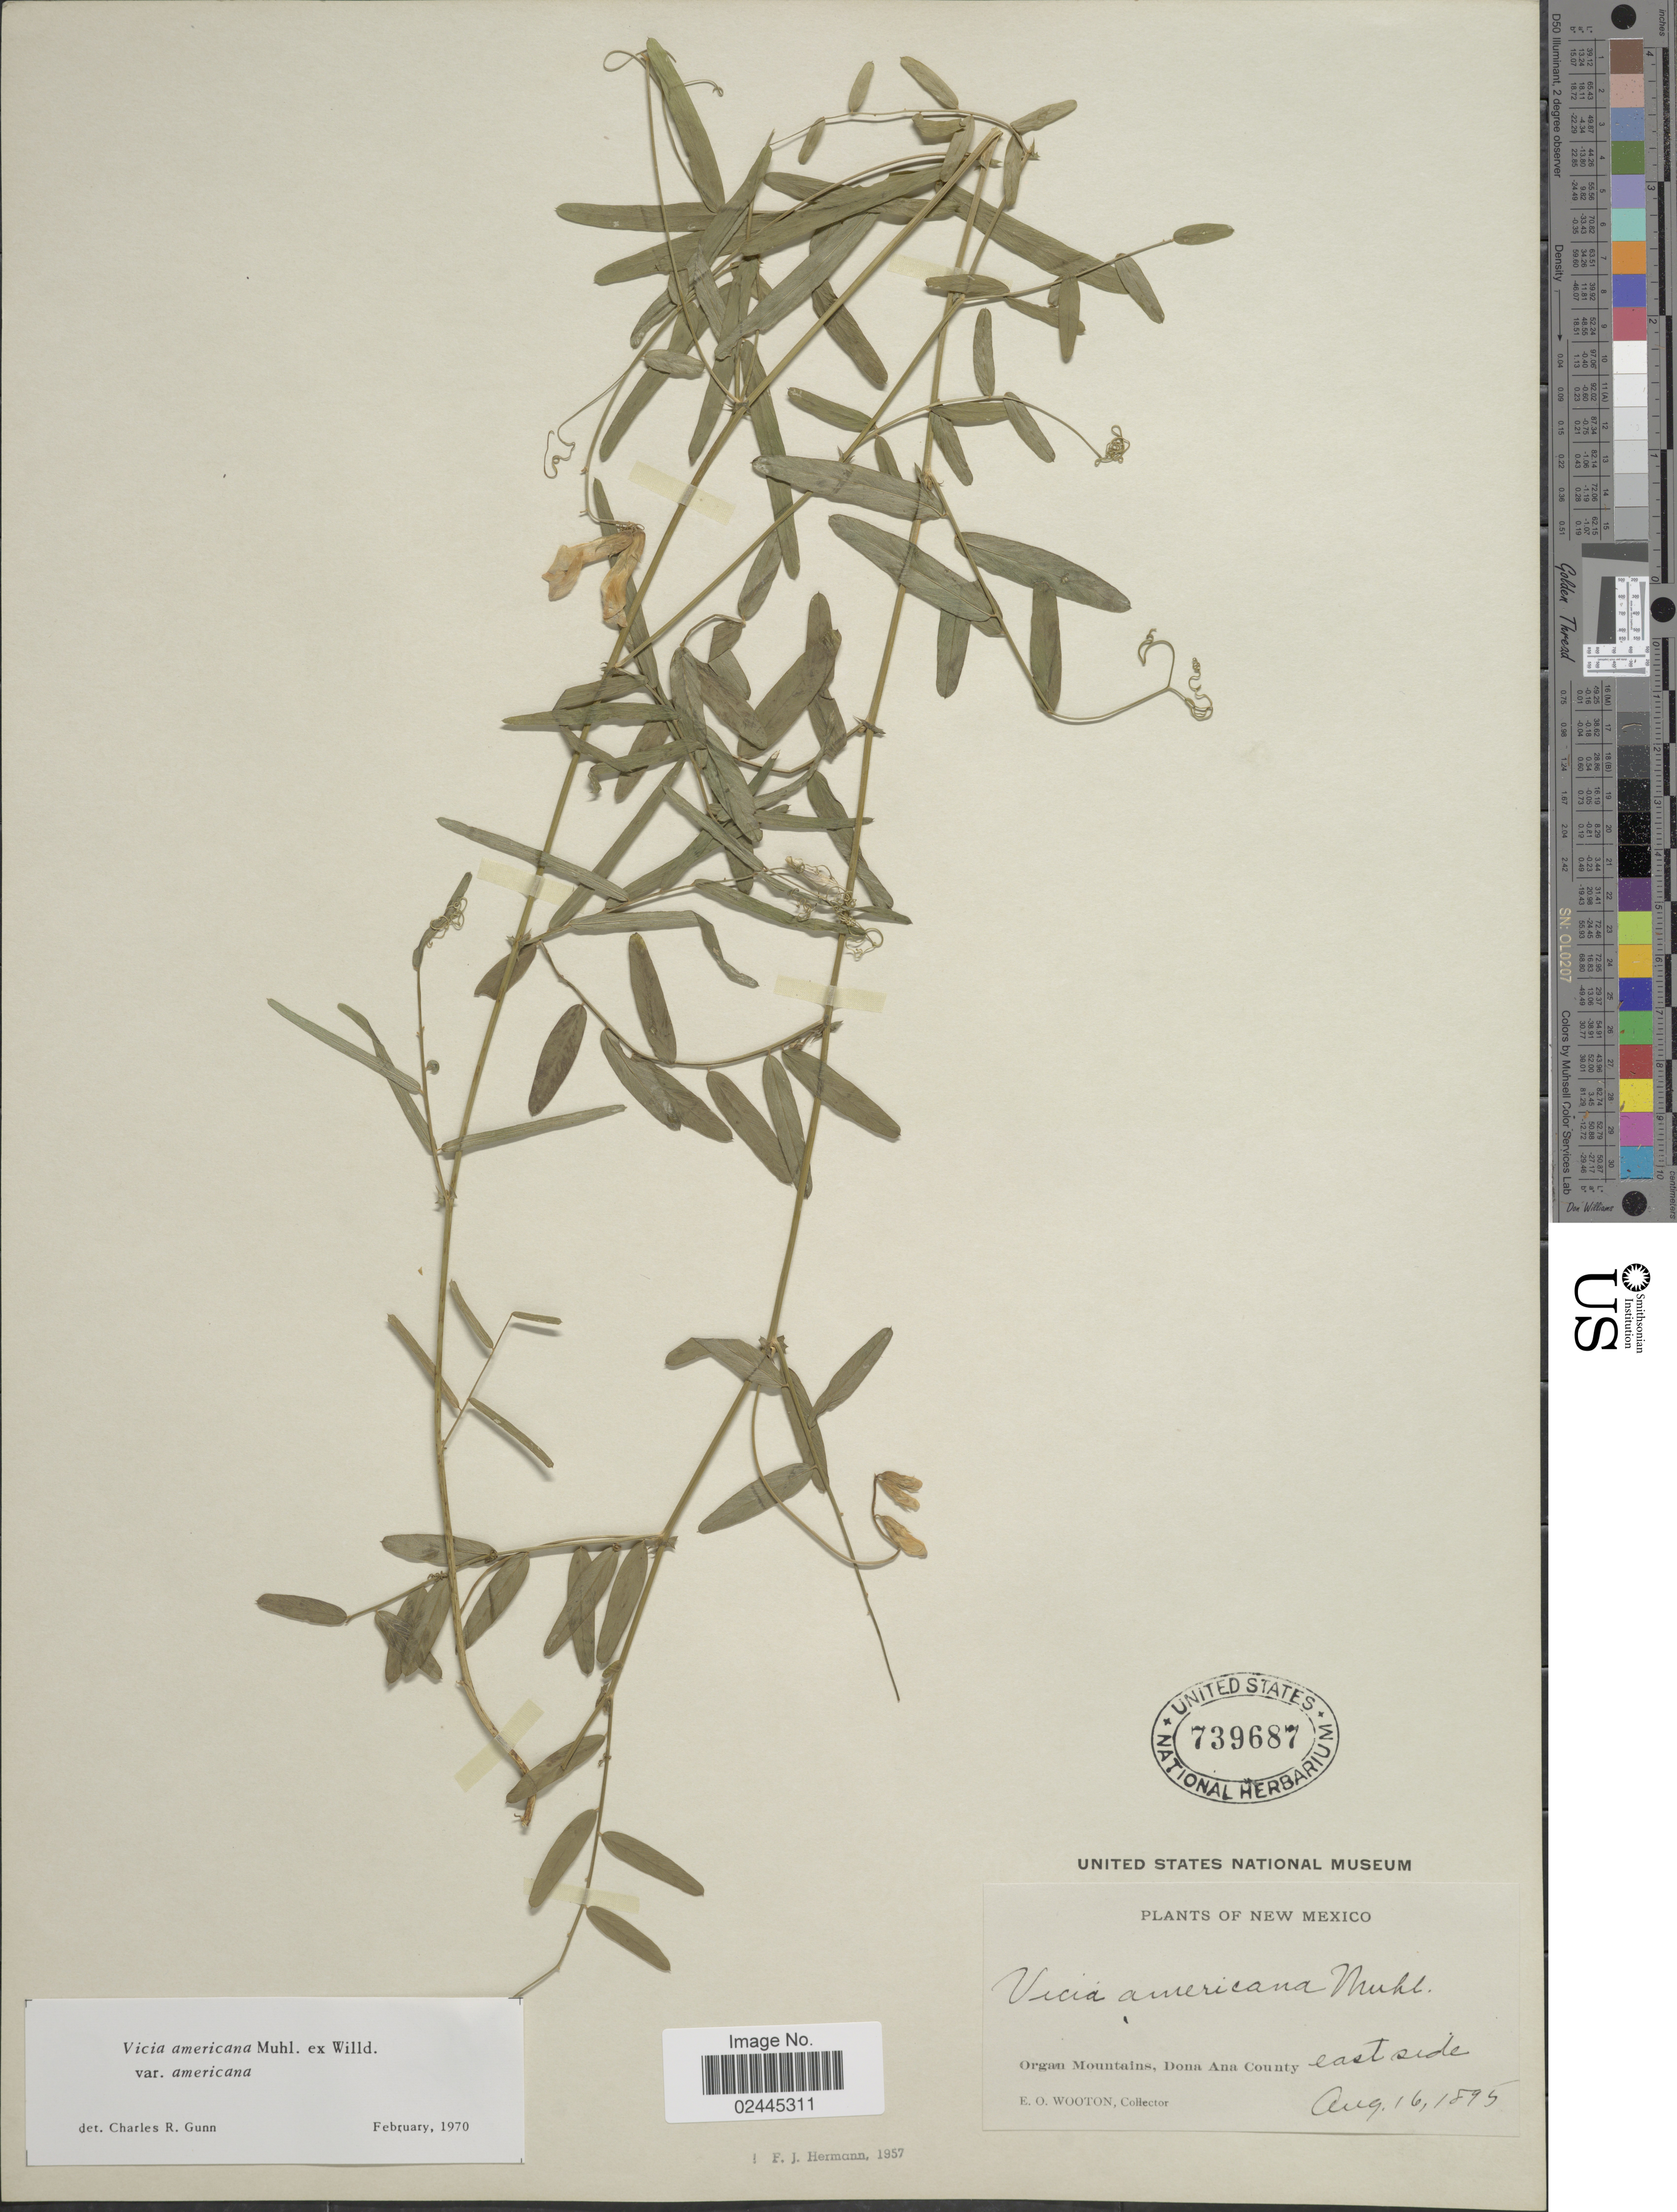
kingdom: Plantae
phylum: Tracheophyta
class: Magnoliopsida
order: Fabales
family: Fabaceae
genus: Vicia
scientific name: Vicia americana var. americana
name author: Muhl. ex Willd.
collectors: E. O. Wooton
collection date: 1895-08-16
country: United States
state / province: New Mexico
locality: Organ Mountains, Dona Ana County east side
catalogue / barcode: US 739687